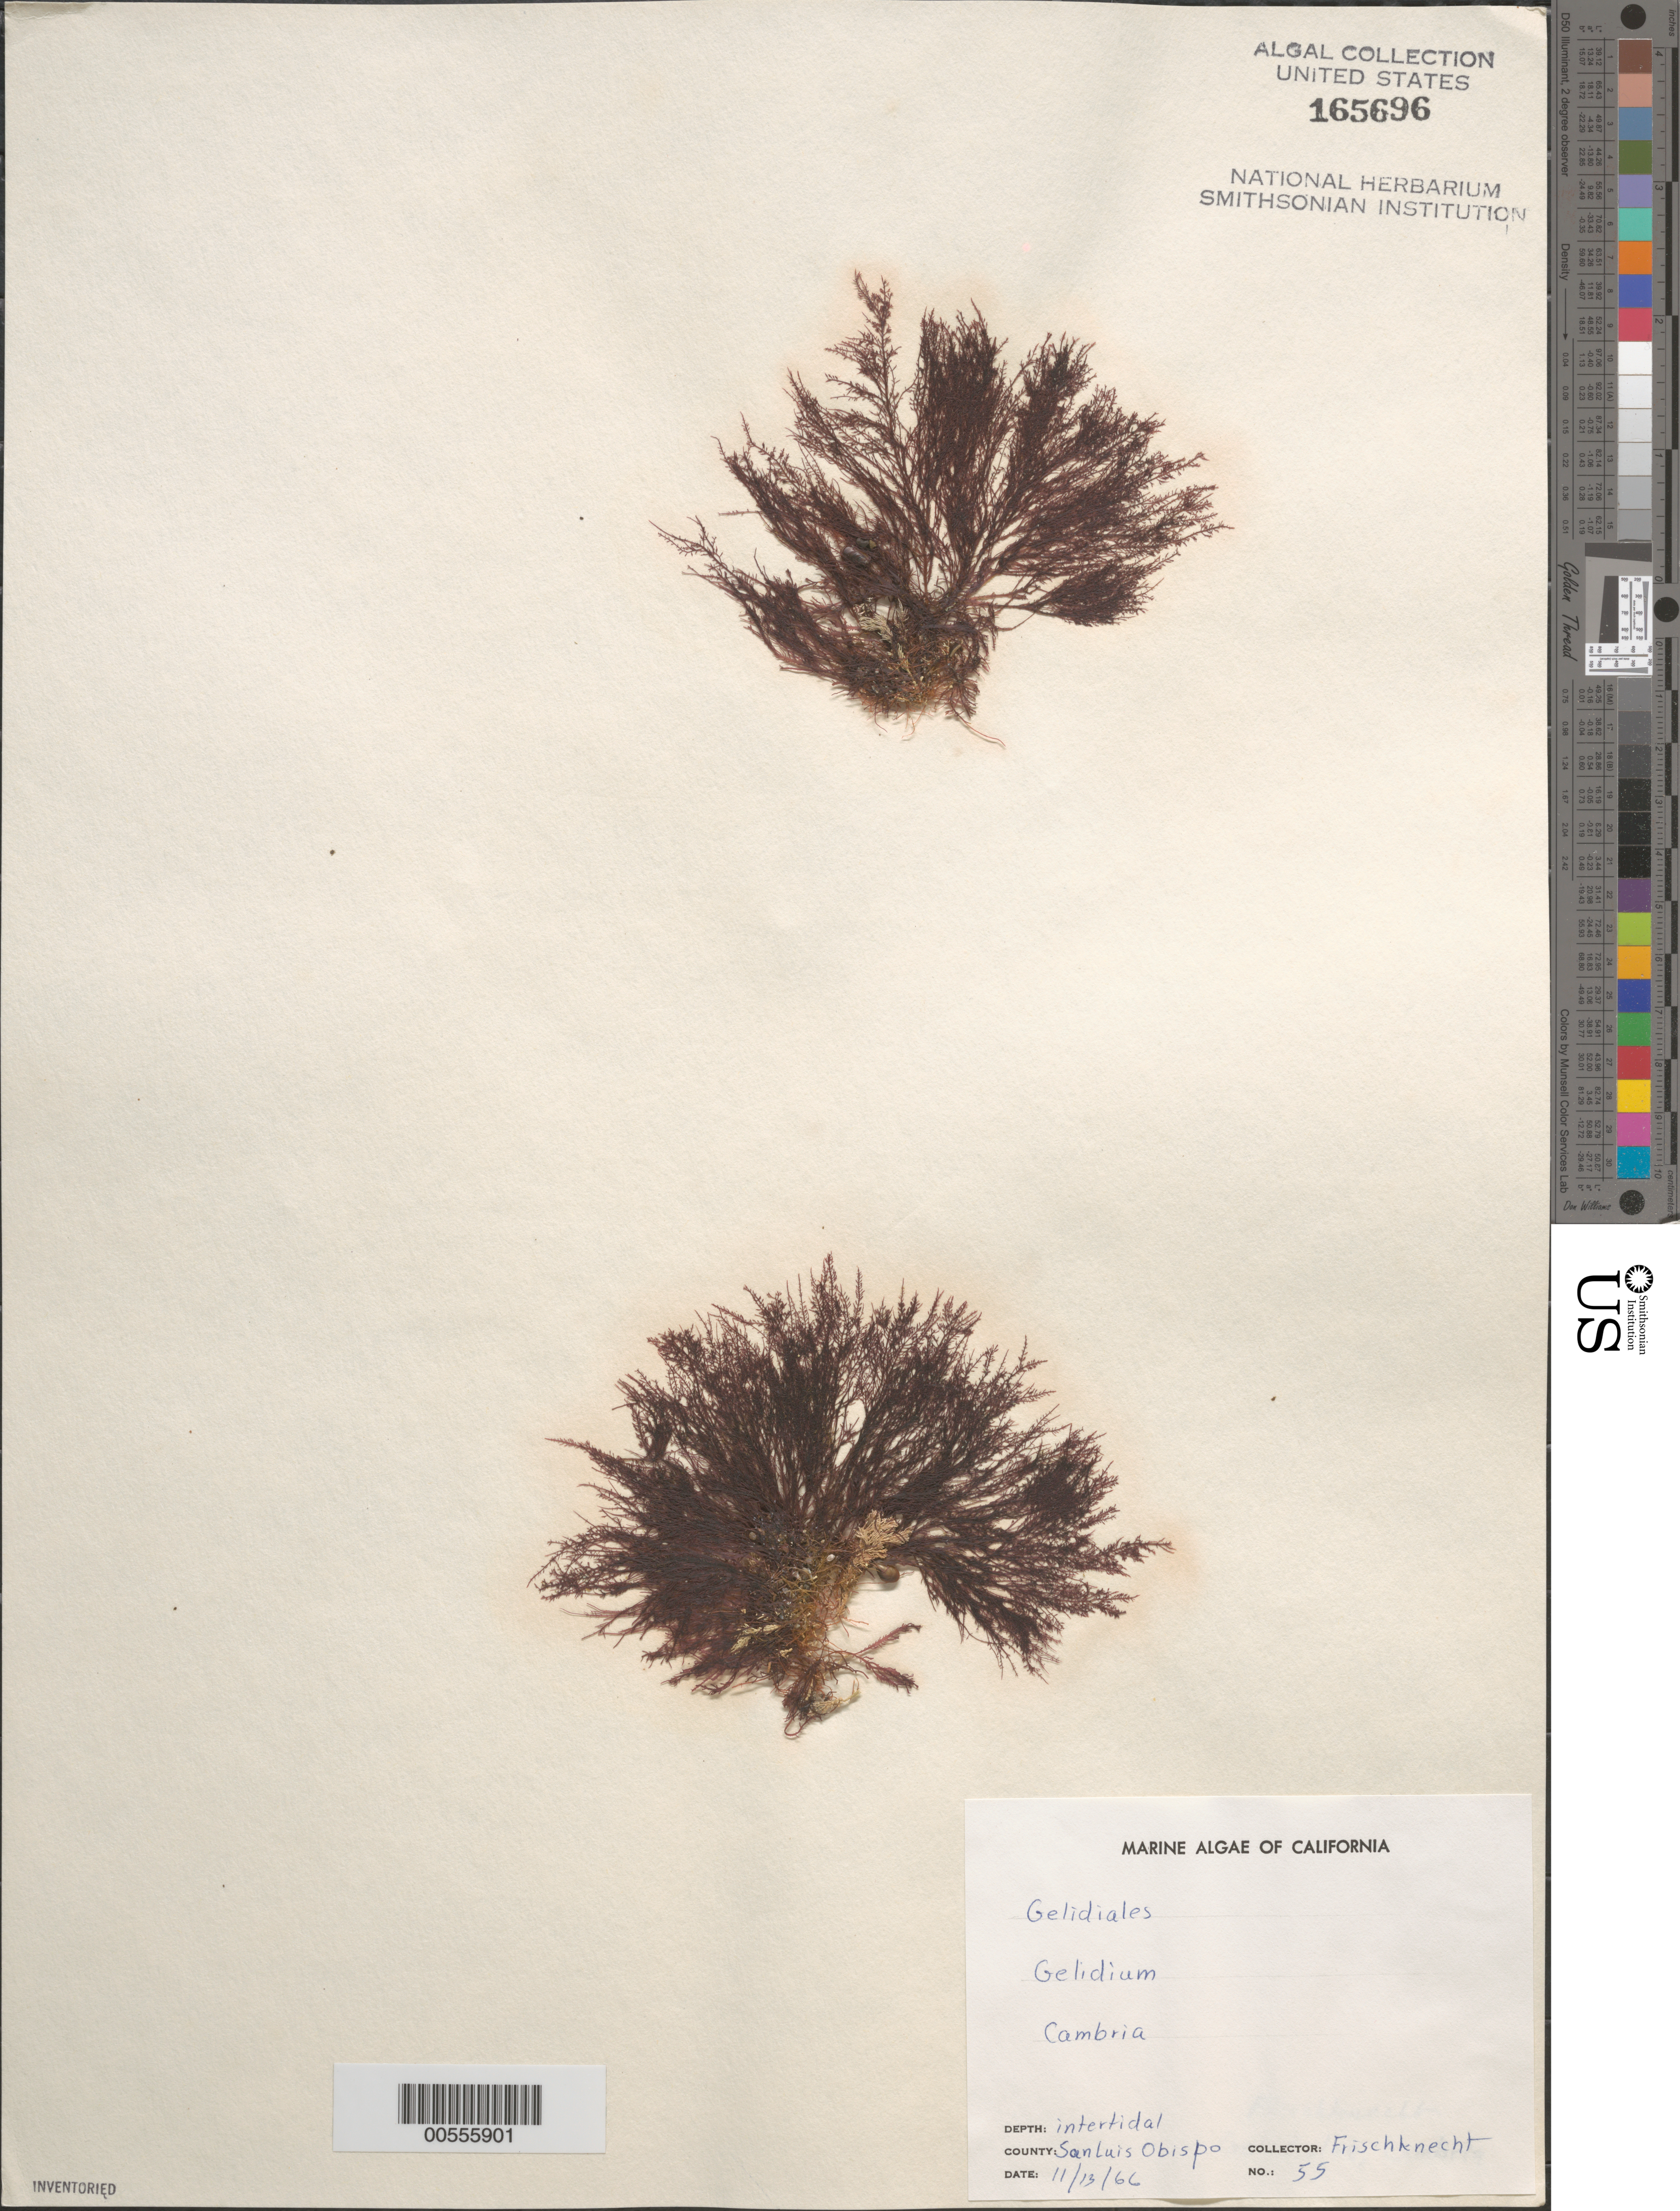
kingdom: Plantae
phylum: Rhodophyta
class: Florideophyceae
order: Gelidiales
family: Gelidiaceae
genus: Gelidium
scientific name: Gelidium sp.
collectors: -. Frischknecht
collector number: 55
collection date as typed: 13 Nov 1966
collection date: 1966-11-13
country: United States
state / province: California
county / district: San Luis Obispo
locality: Cambria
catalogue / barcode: US 165696